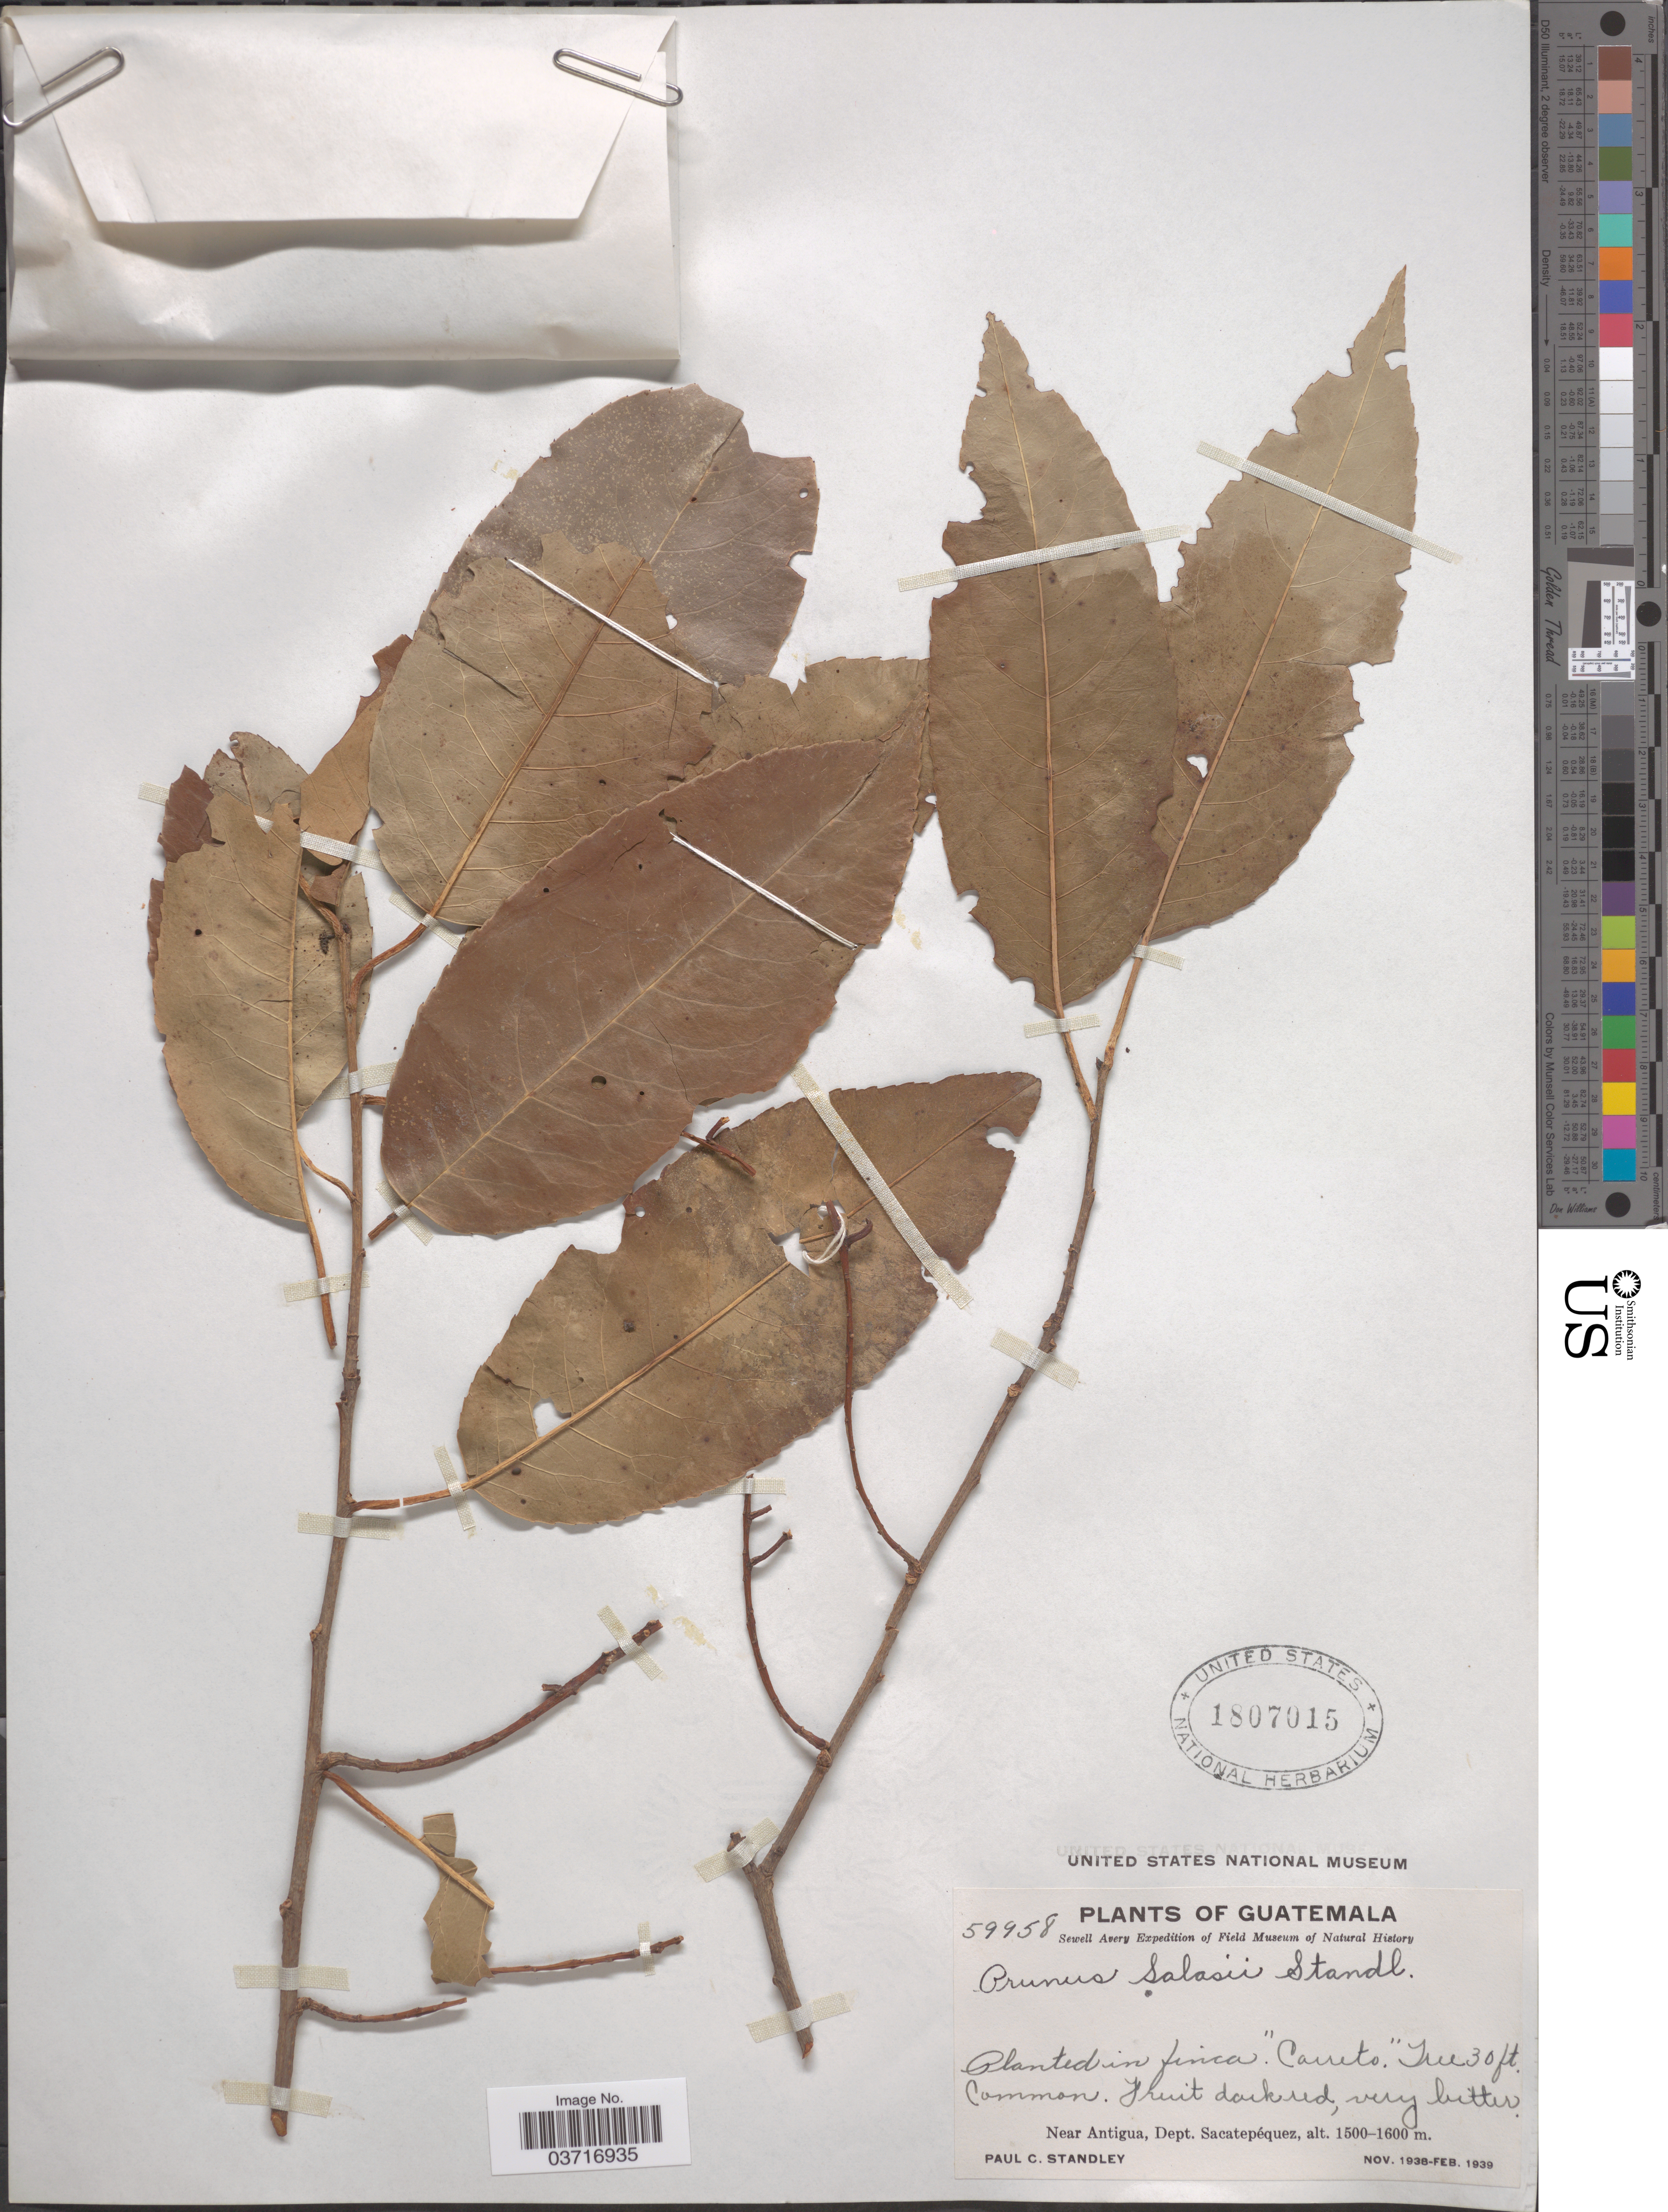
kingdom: Plantae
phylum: Tracheophyta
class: Magnoliopsida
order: Rosales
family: Rosaceae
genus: Prunus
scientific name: Prunus salasii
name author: Standl.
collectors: P. C. Standley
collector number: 59958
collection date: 1938-11/1939-02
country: Guatemala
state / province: Sacatepequez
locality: In finca. "Carreto." [unsure placement] Near Antigua, Dept. Sacatepéquez.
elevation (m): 1500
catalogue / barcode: US 1807015